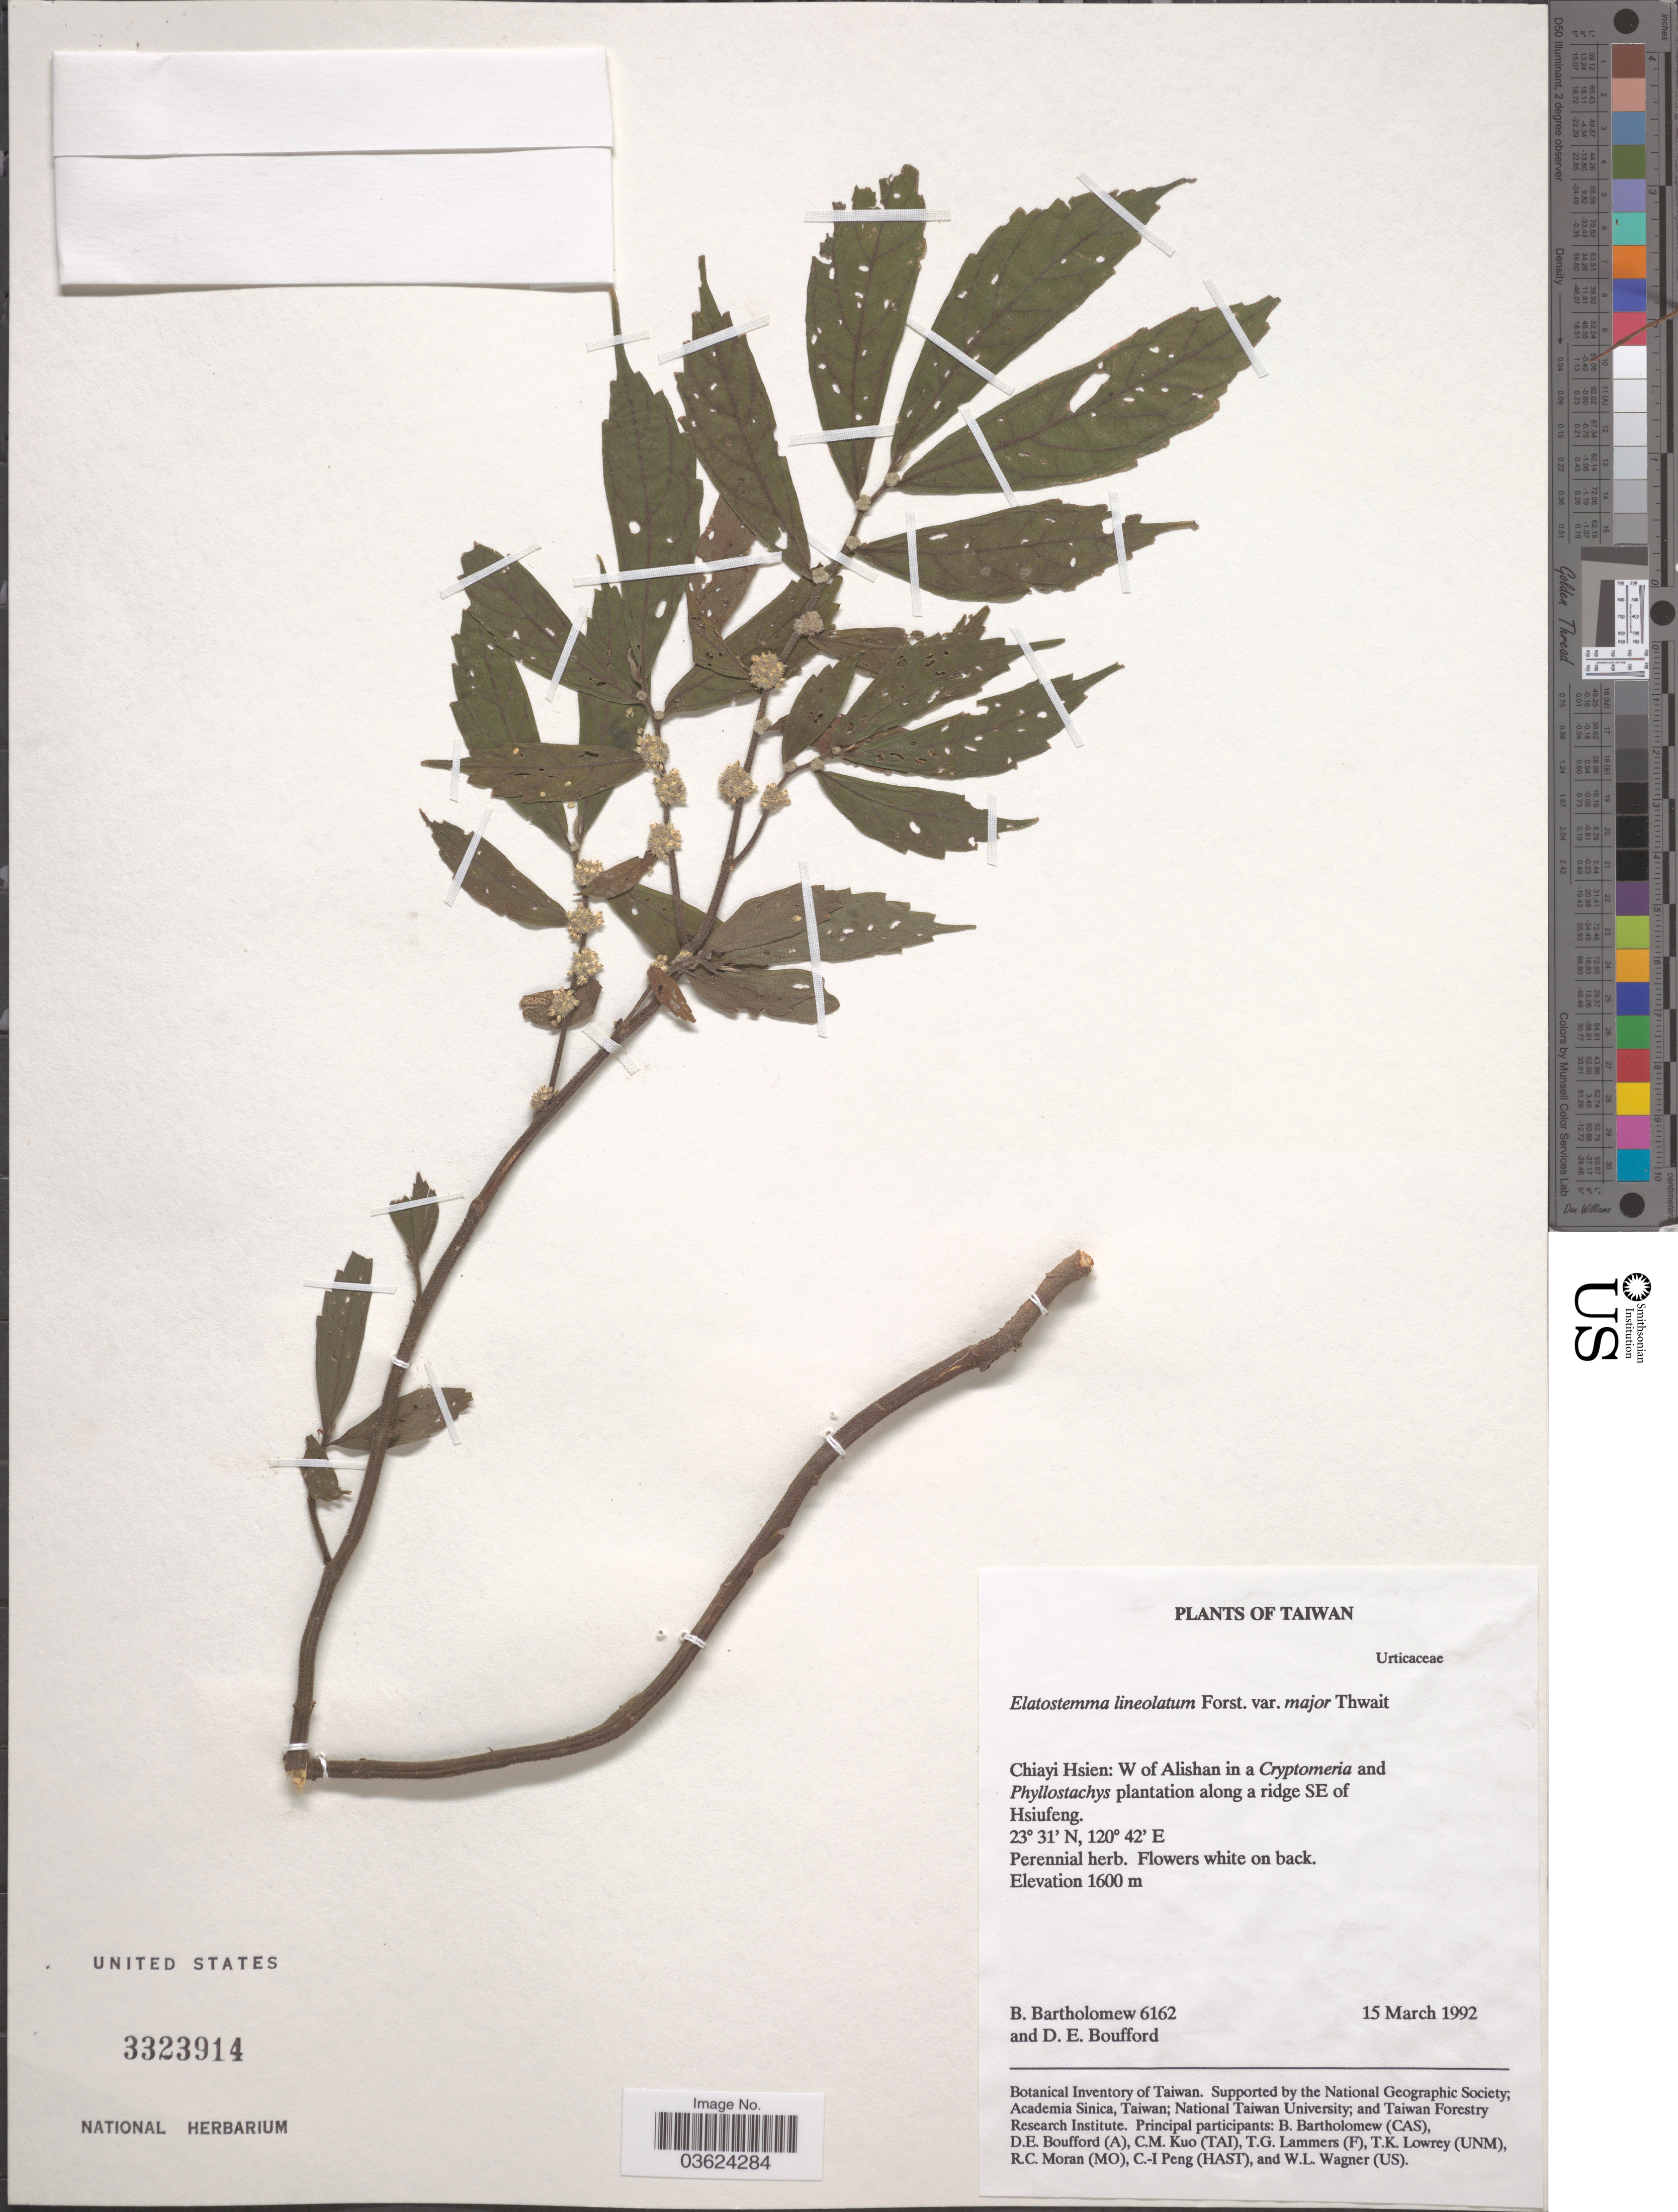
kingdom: Plantae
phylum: Tracheophyta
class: Magnoliopsida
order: Rosales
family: Urticaceae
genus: Elatostema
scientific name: Elatostema lineolatum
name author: Wight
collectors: B. Bartholomew & D. E. Boufford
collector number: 6162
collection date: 1992-03-15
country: Taiwan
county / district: Chiayi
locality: Chiayi Hsien: W of Alishan in a Cryptomeria and Phyllostachys plantation along a ridge SE of Hsiufeng.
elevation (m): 1600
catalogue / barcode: US 3323914